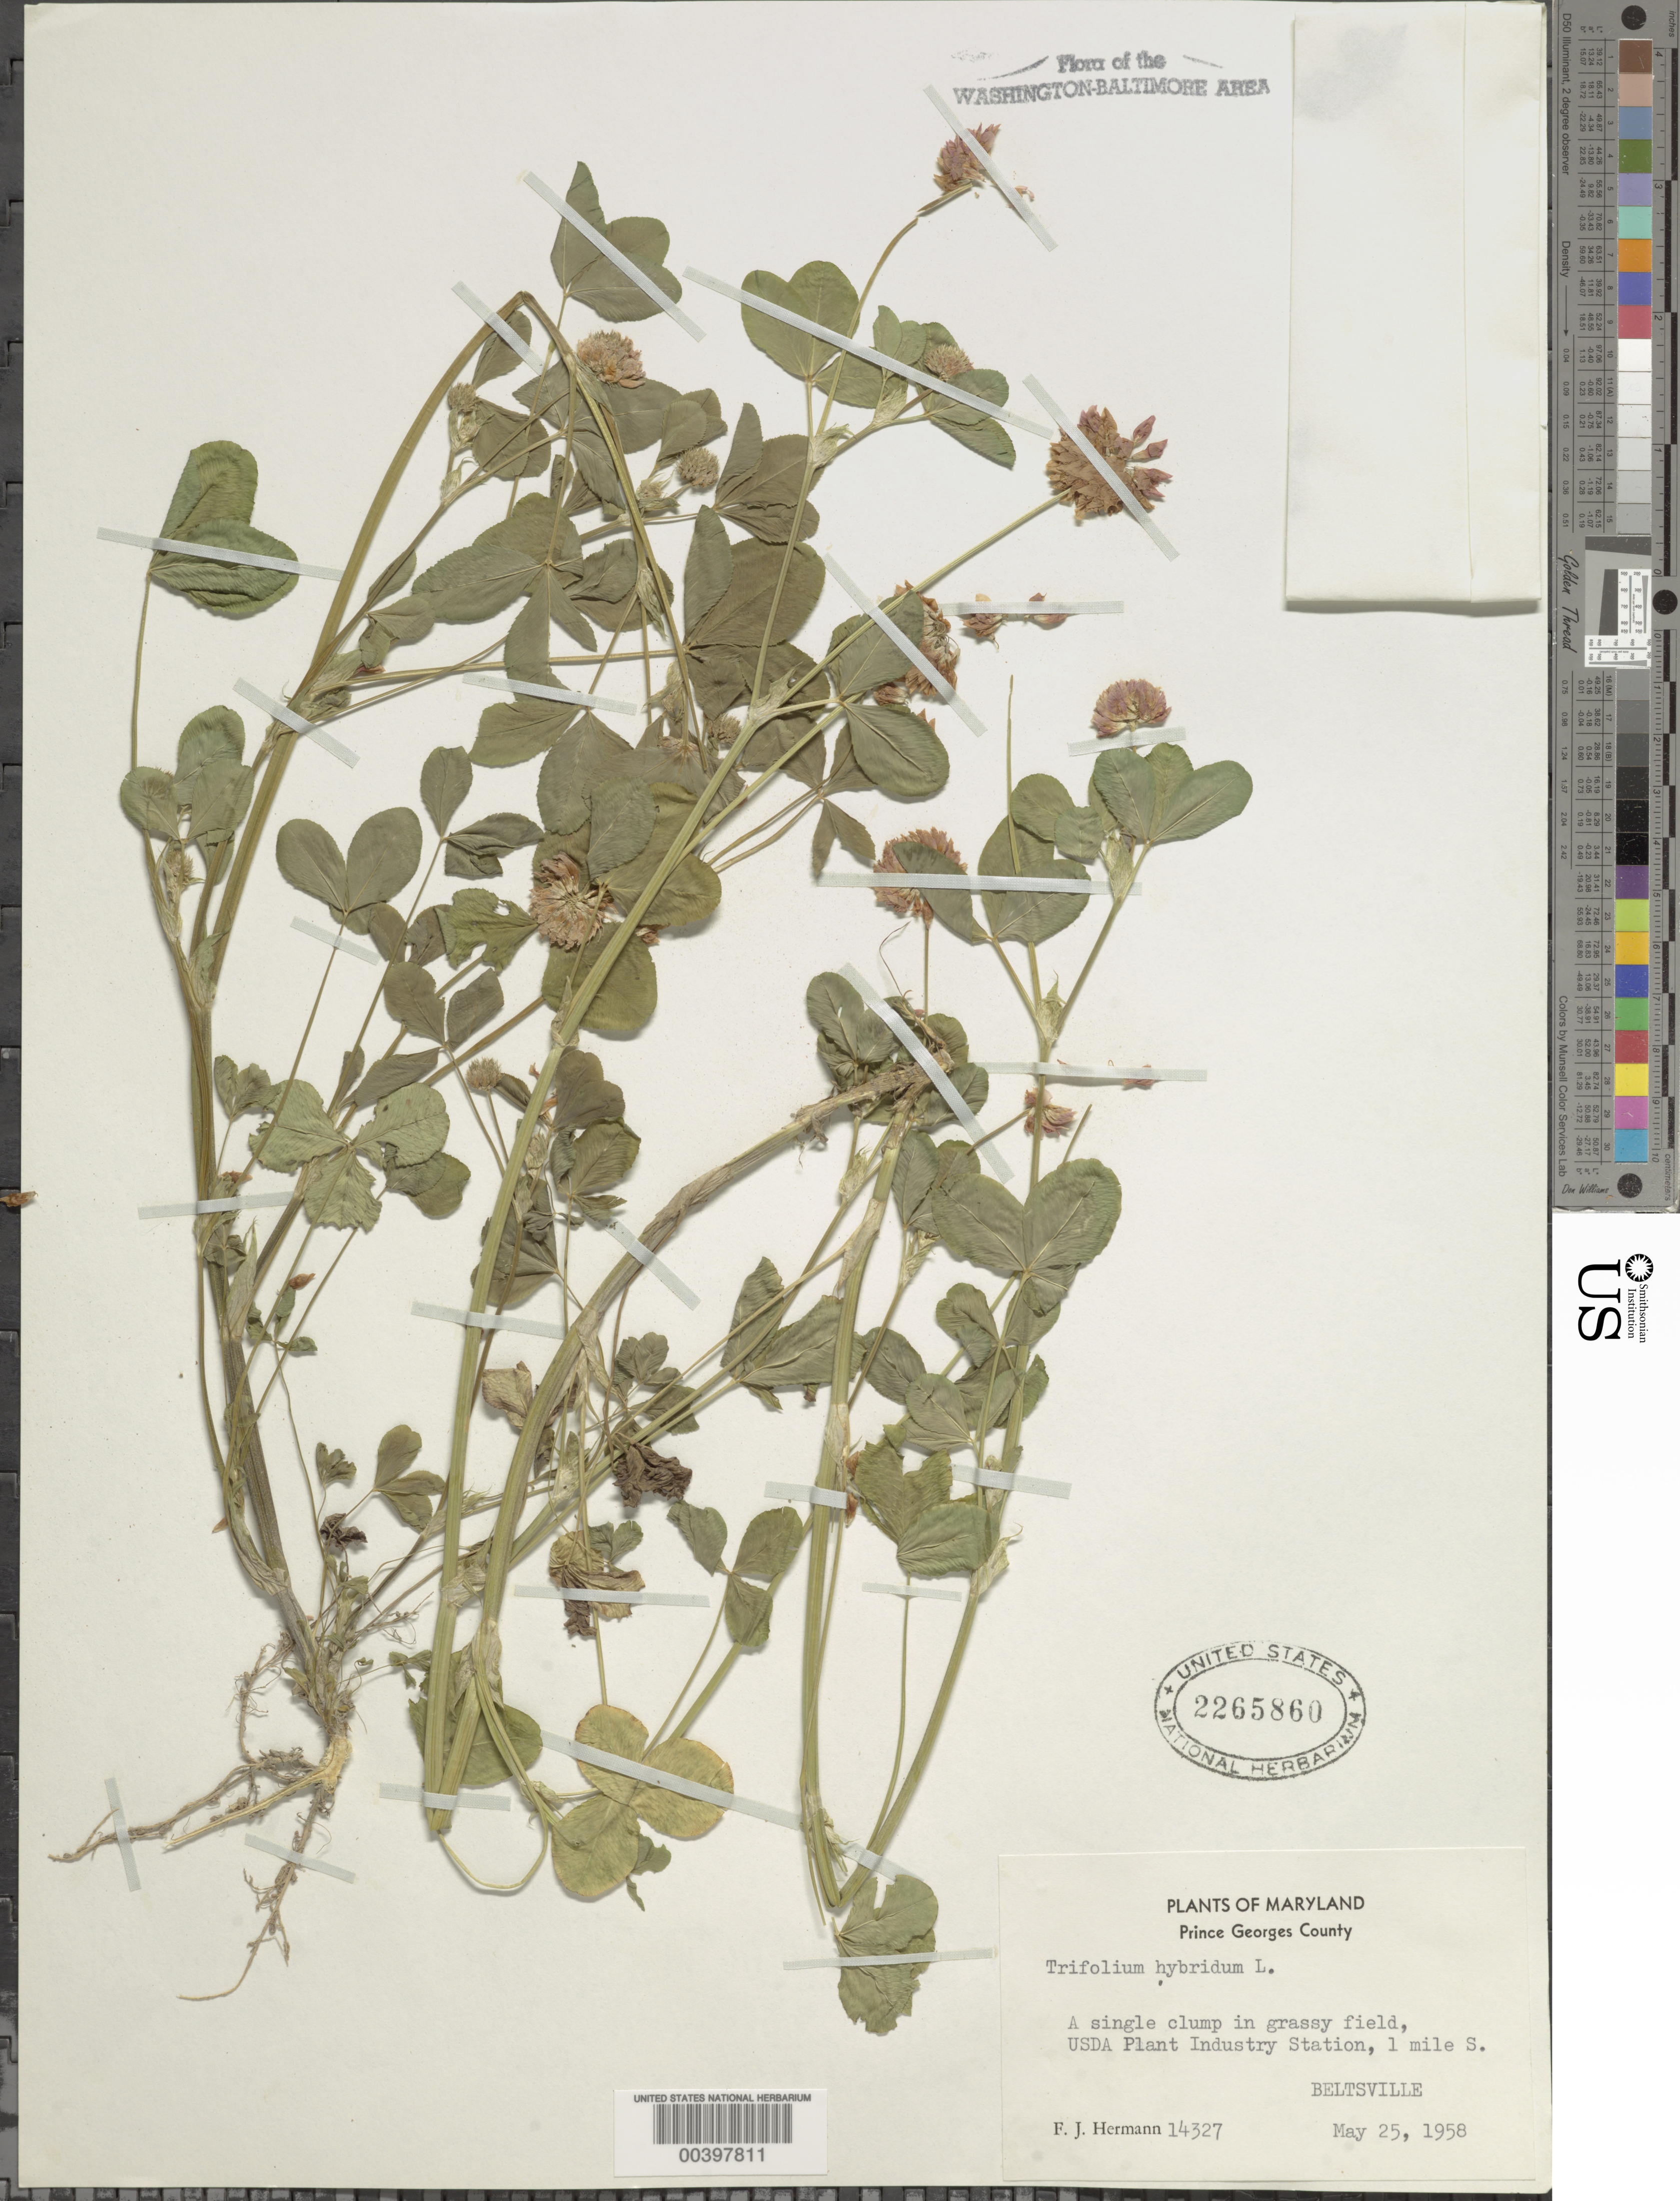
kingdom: Plantae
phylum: Tracheophyta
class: Magnoliopsida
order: Fabales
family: Fabaceae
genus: Trifolium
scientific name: Trifolium hybridum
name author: L.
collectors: F. J. Hermann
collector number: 14327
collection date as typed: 25 May 1958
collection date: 1958-05-25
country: United States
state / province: Maryland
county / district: Prince George's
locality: USDA Plant Industry Station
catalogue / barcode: US 2265860